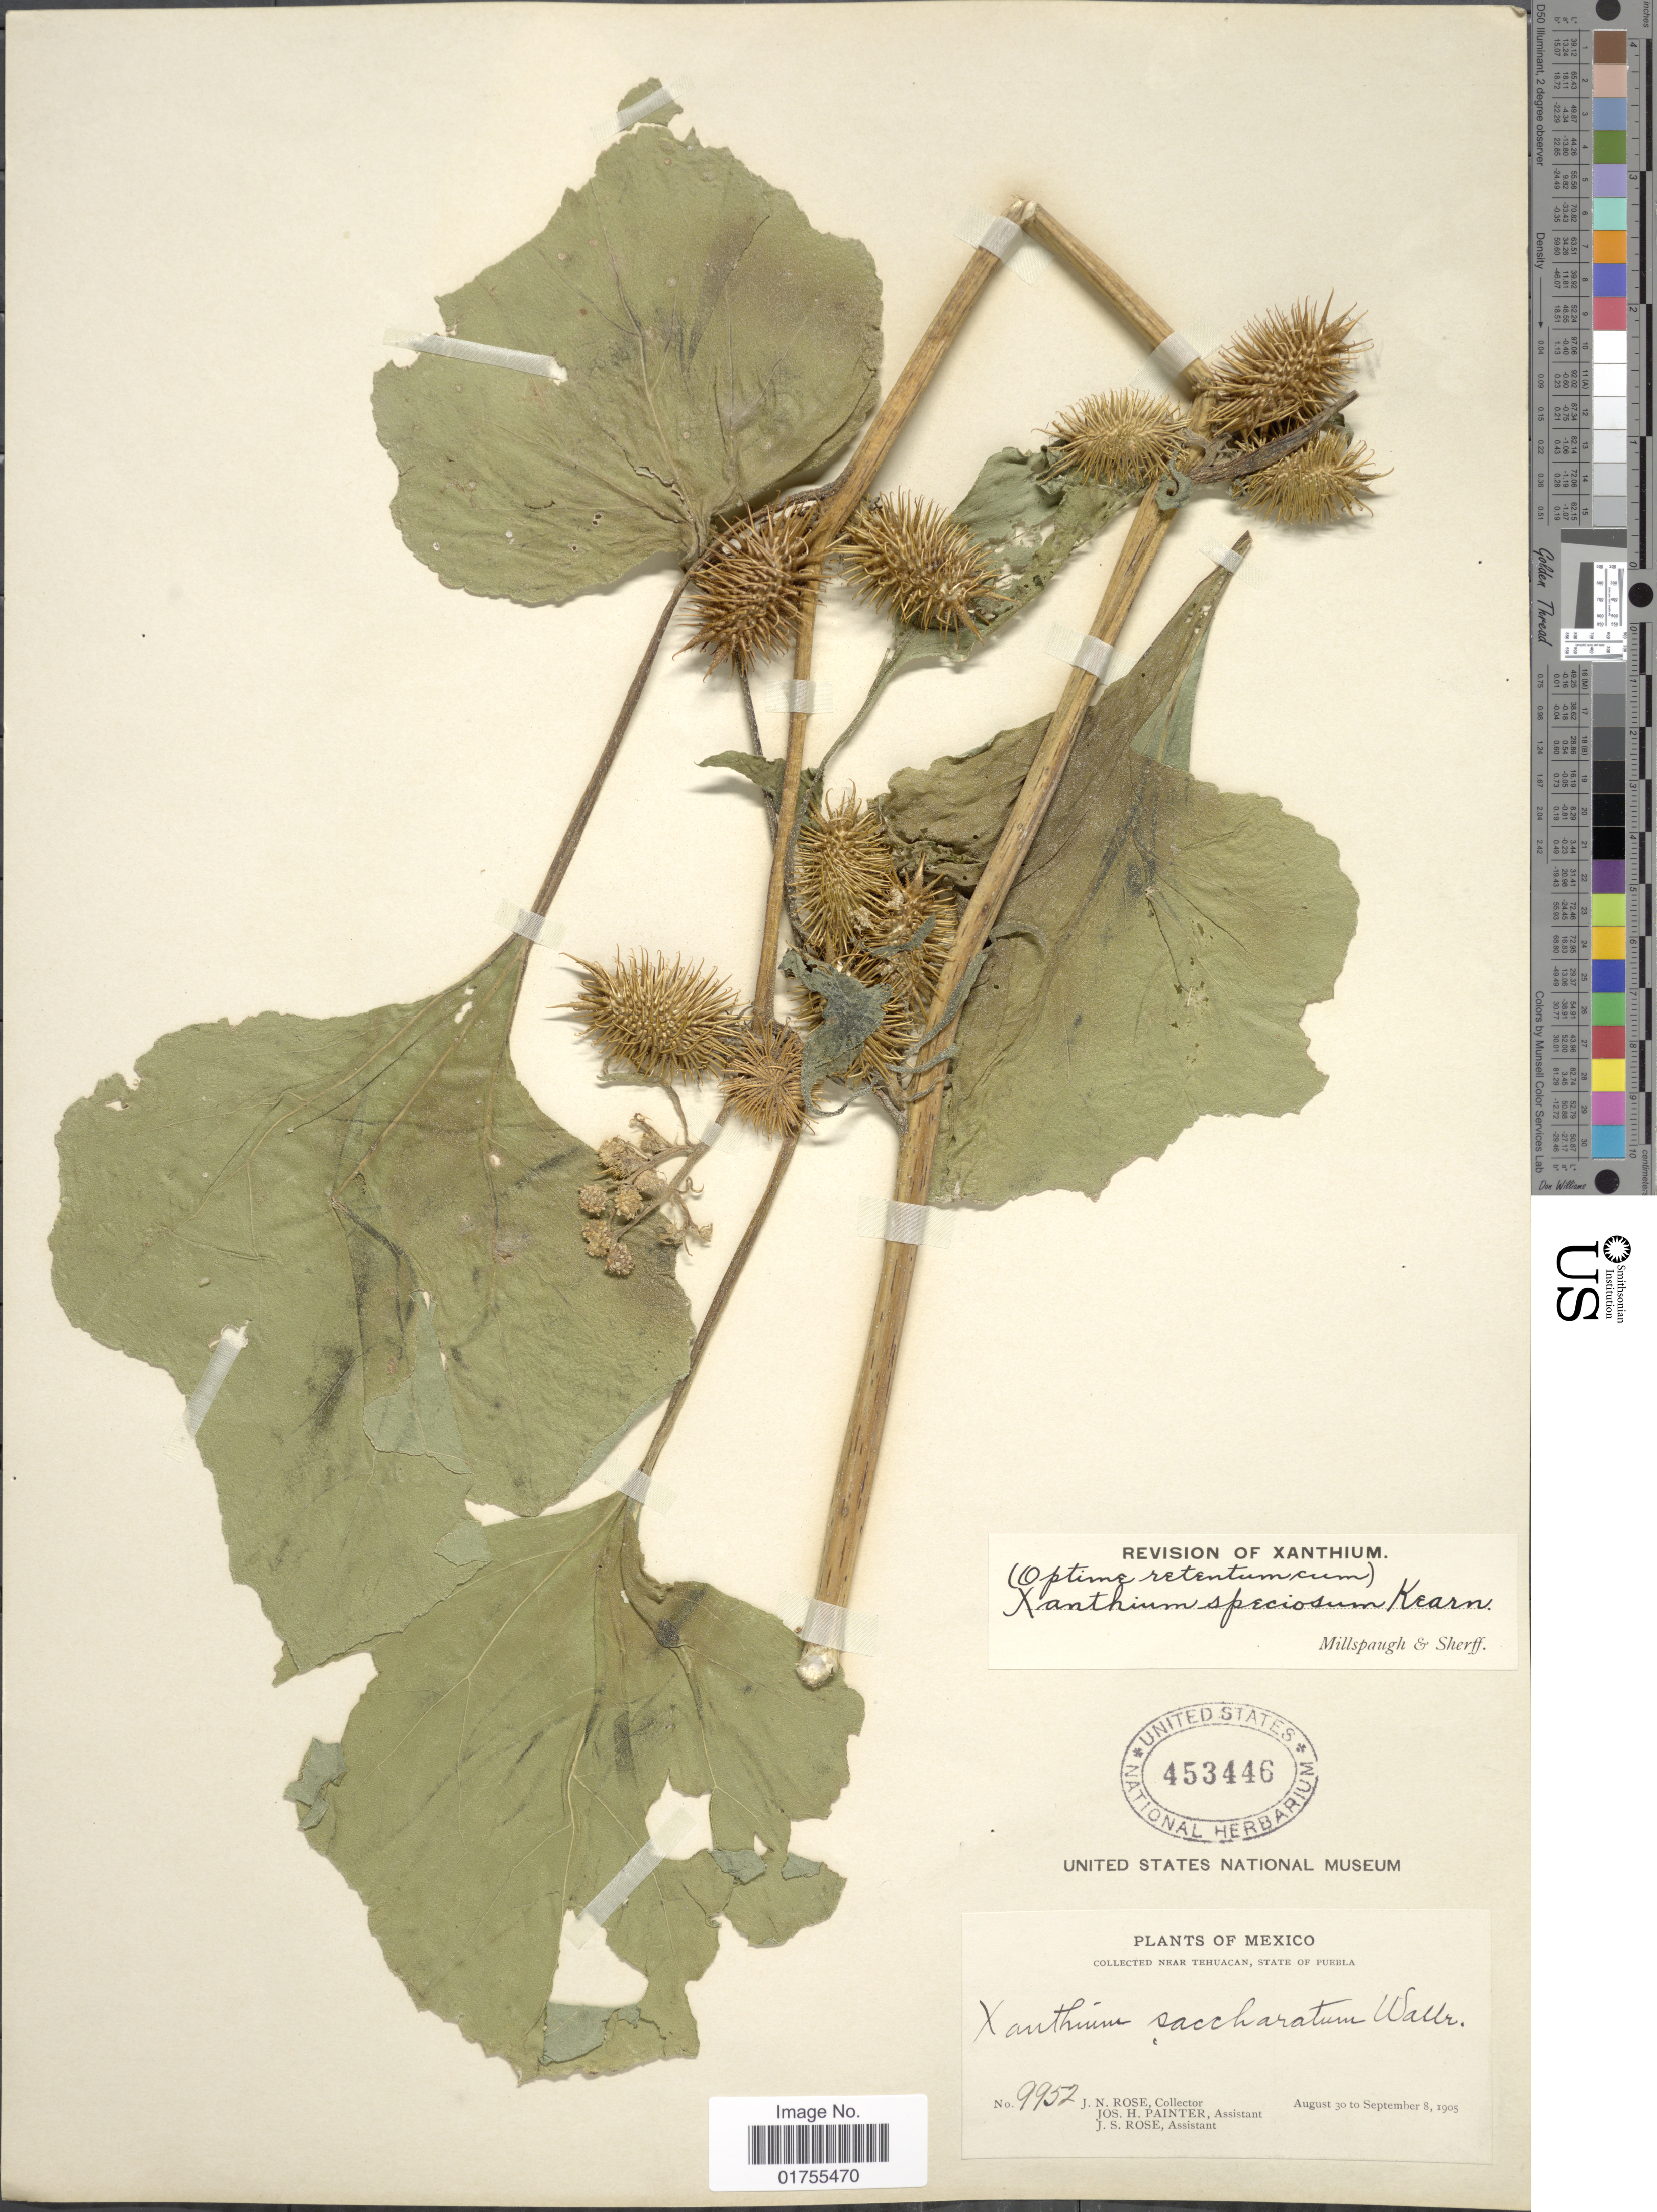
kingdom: Plantae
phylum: Tracheophyta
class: Magnoliopsida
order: Asterales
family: Asteraceae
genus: Xanthium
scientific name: Xanthium speciosum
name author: Kearney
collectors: J. N. Rose, J. H. Painter & J. S. Rose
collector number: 9952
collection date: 1905-08-30/1905-09-08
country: Mexico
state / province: Puebla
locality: Near Tehuacan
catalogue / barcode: US 453446